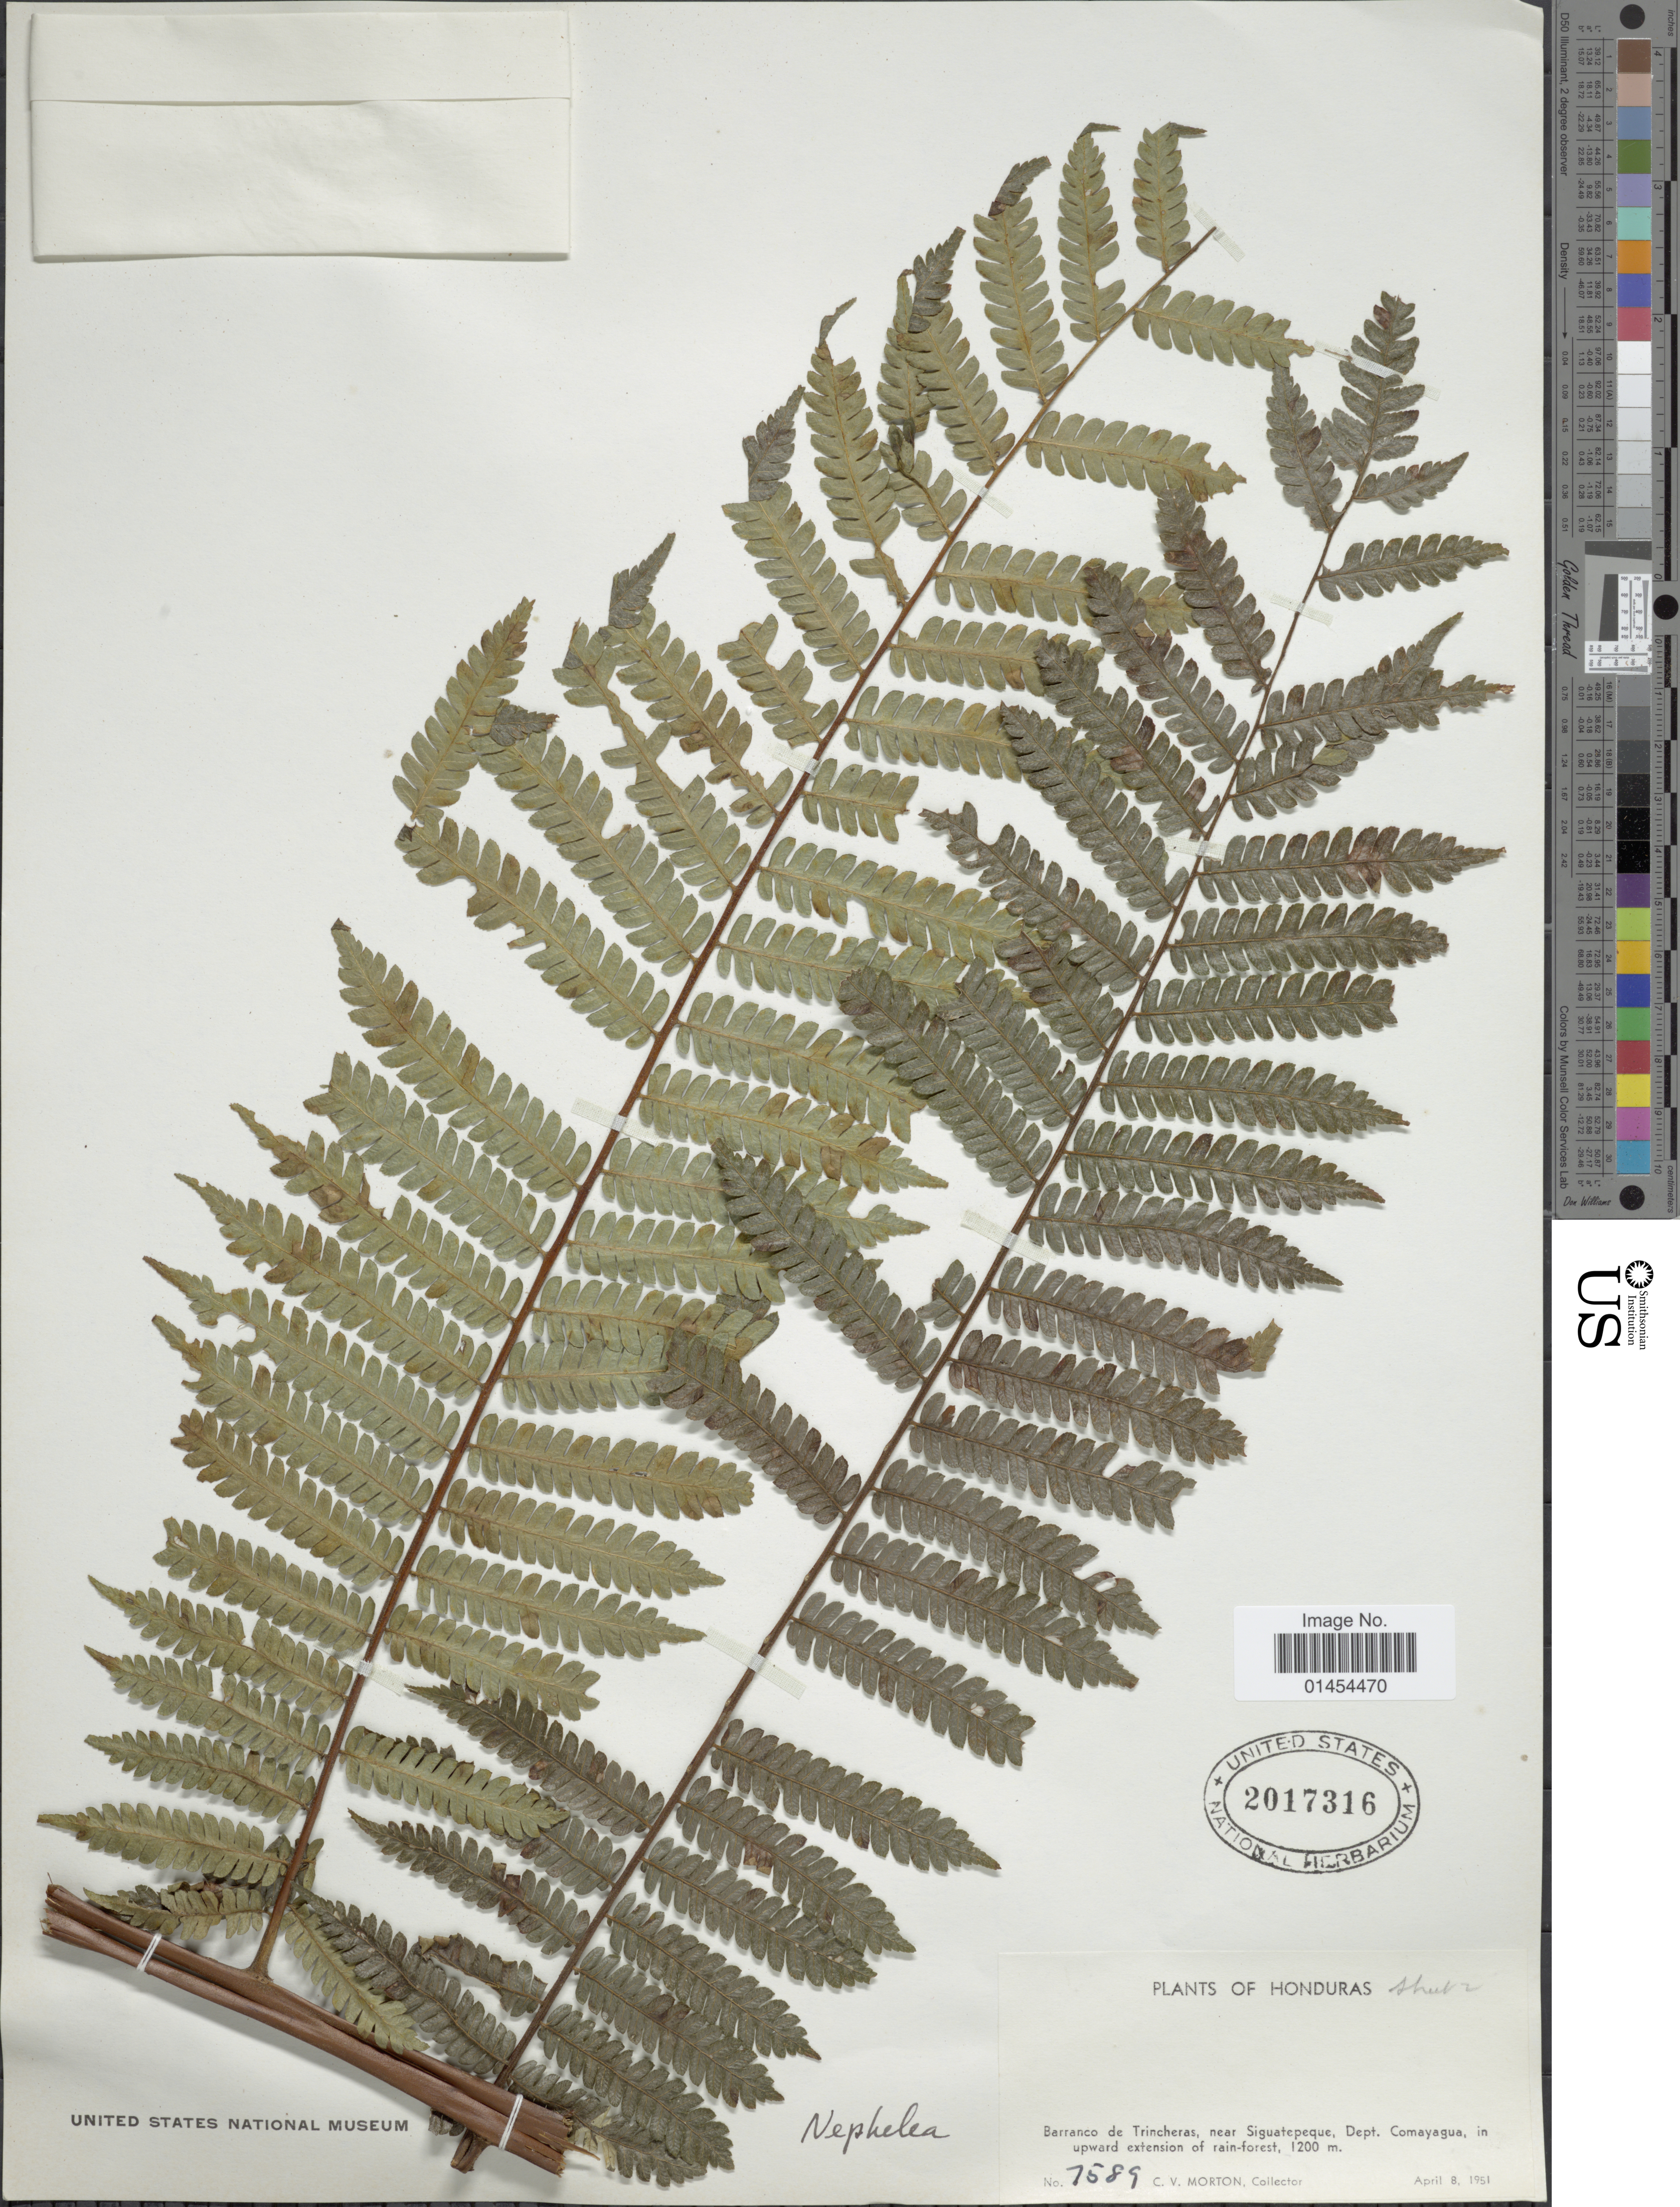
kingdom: Plantae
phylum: Tracheophyta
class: Polypodiopsida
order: Cyatheales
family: Cyatheaceae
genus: Alsophila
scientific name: Alsophila firma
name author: (Baker) D.S. Conant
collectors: C. V. Morton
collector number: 7589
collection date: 1951-04-08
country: Honduras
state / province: Comayagua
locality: Barranco de Trincheras, near Siguatepeque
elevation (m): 1200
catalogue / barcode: US 2017316